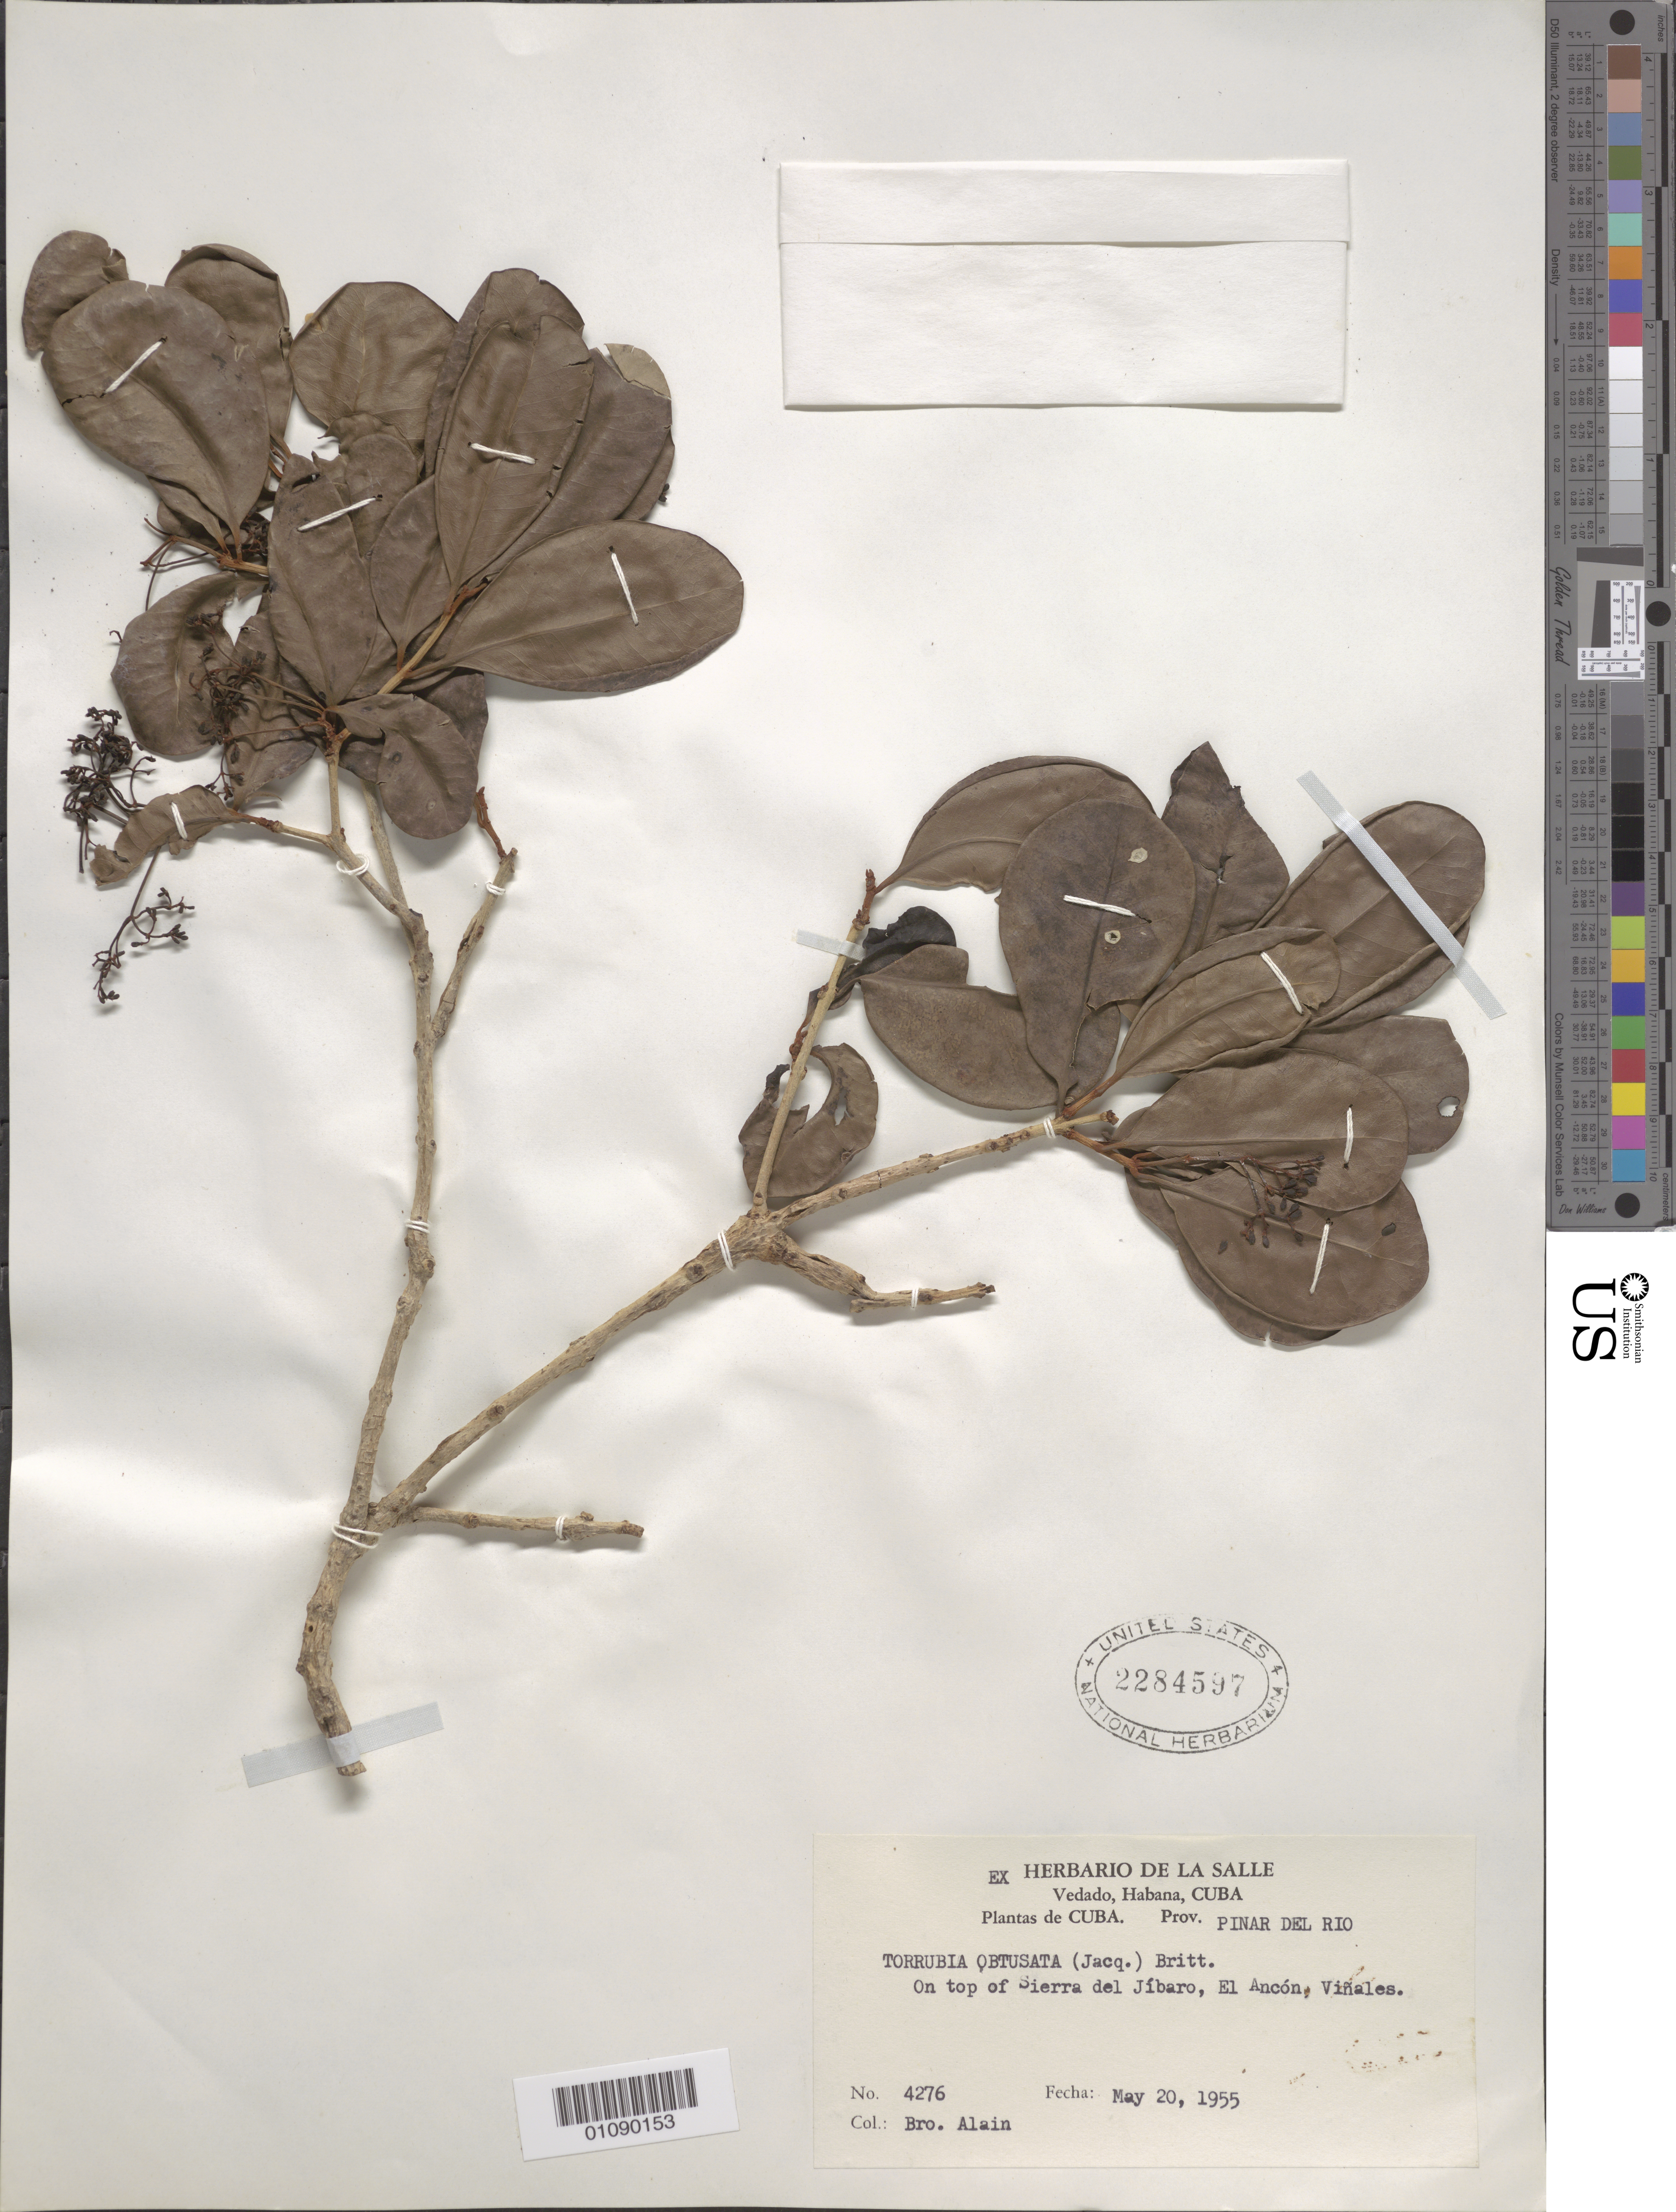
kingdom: Plantae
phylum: Tracheophyta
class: Magnoliopsida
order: Caryophyllales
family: Nyctaginaceae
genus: Guapira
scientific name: Guapira obtusata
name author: (Jacq.) Little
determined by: Strong, Mark T., (BOT), Smithsonian Institution - National Museum of Natural History (UNITED STATES)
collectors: A. H. Liogier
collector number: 4276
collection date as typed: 20 May 1955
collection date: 1955-05-20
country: Cuba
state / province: Pinar del Rio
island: Cuba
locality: Viñales, El Ancon, on top of Sierra del Jibaro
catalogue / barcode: US 2284597